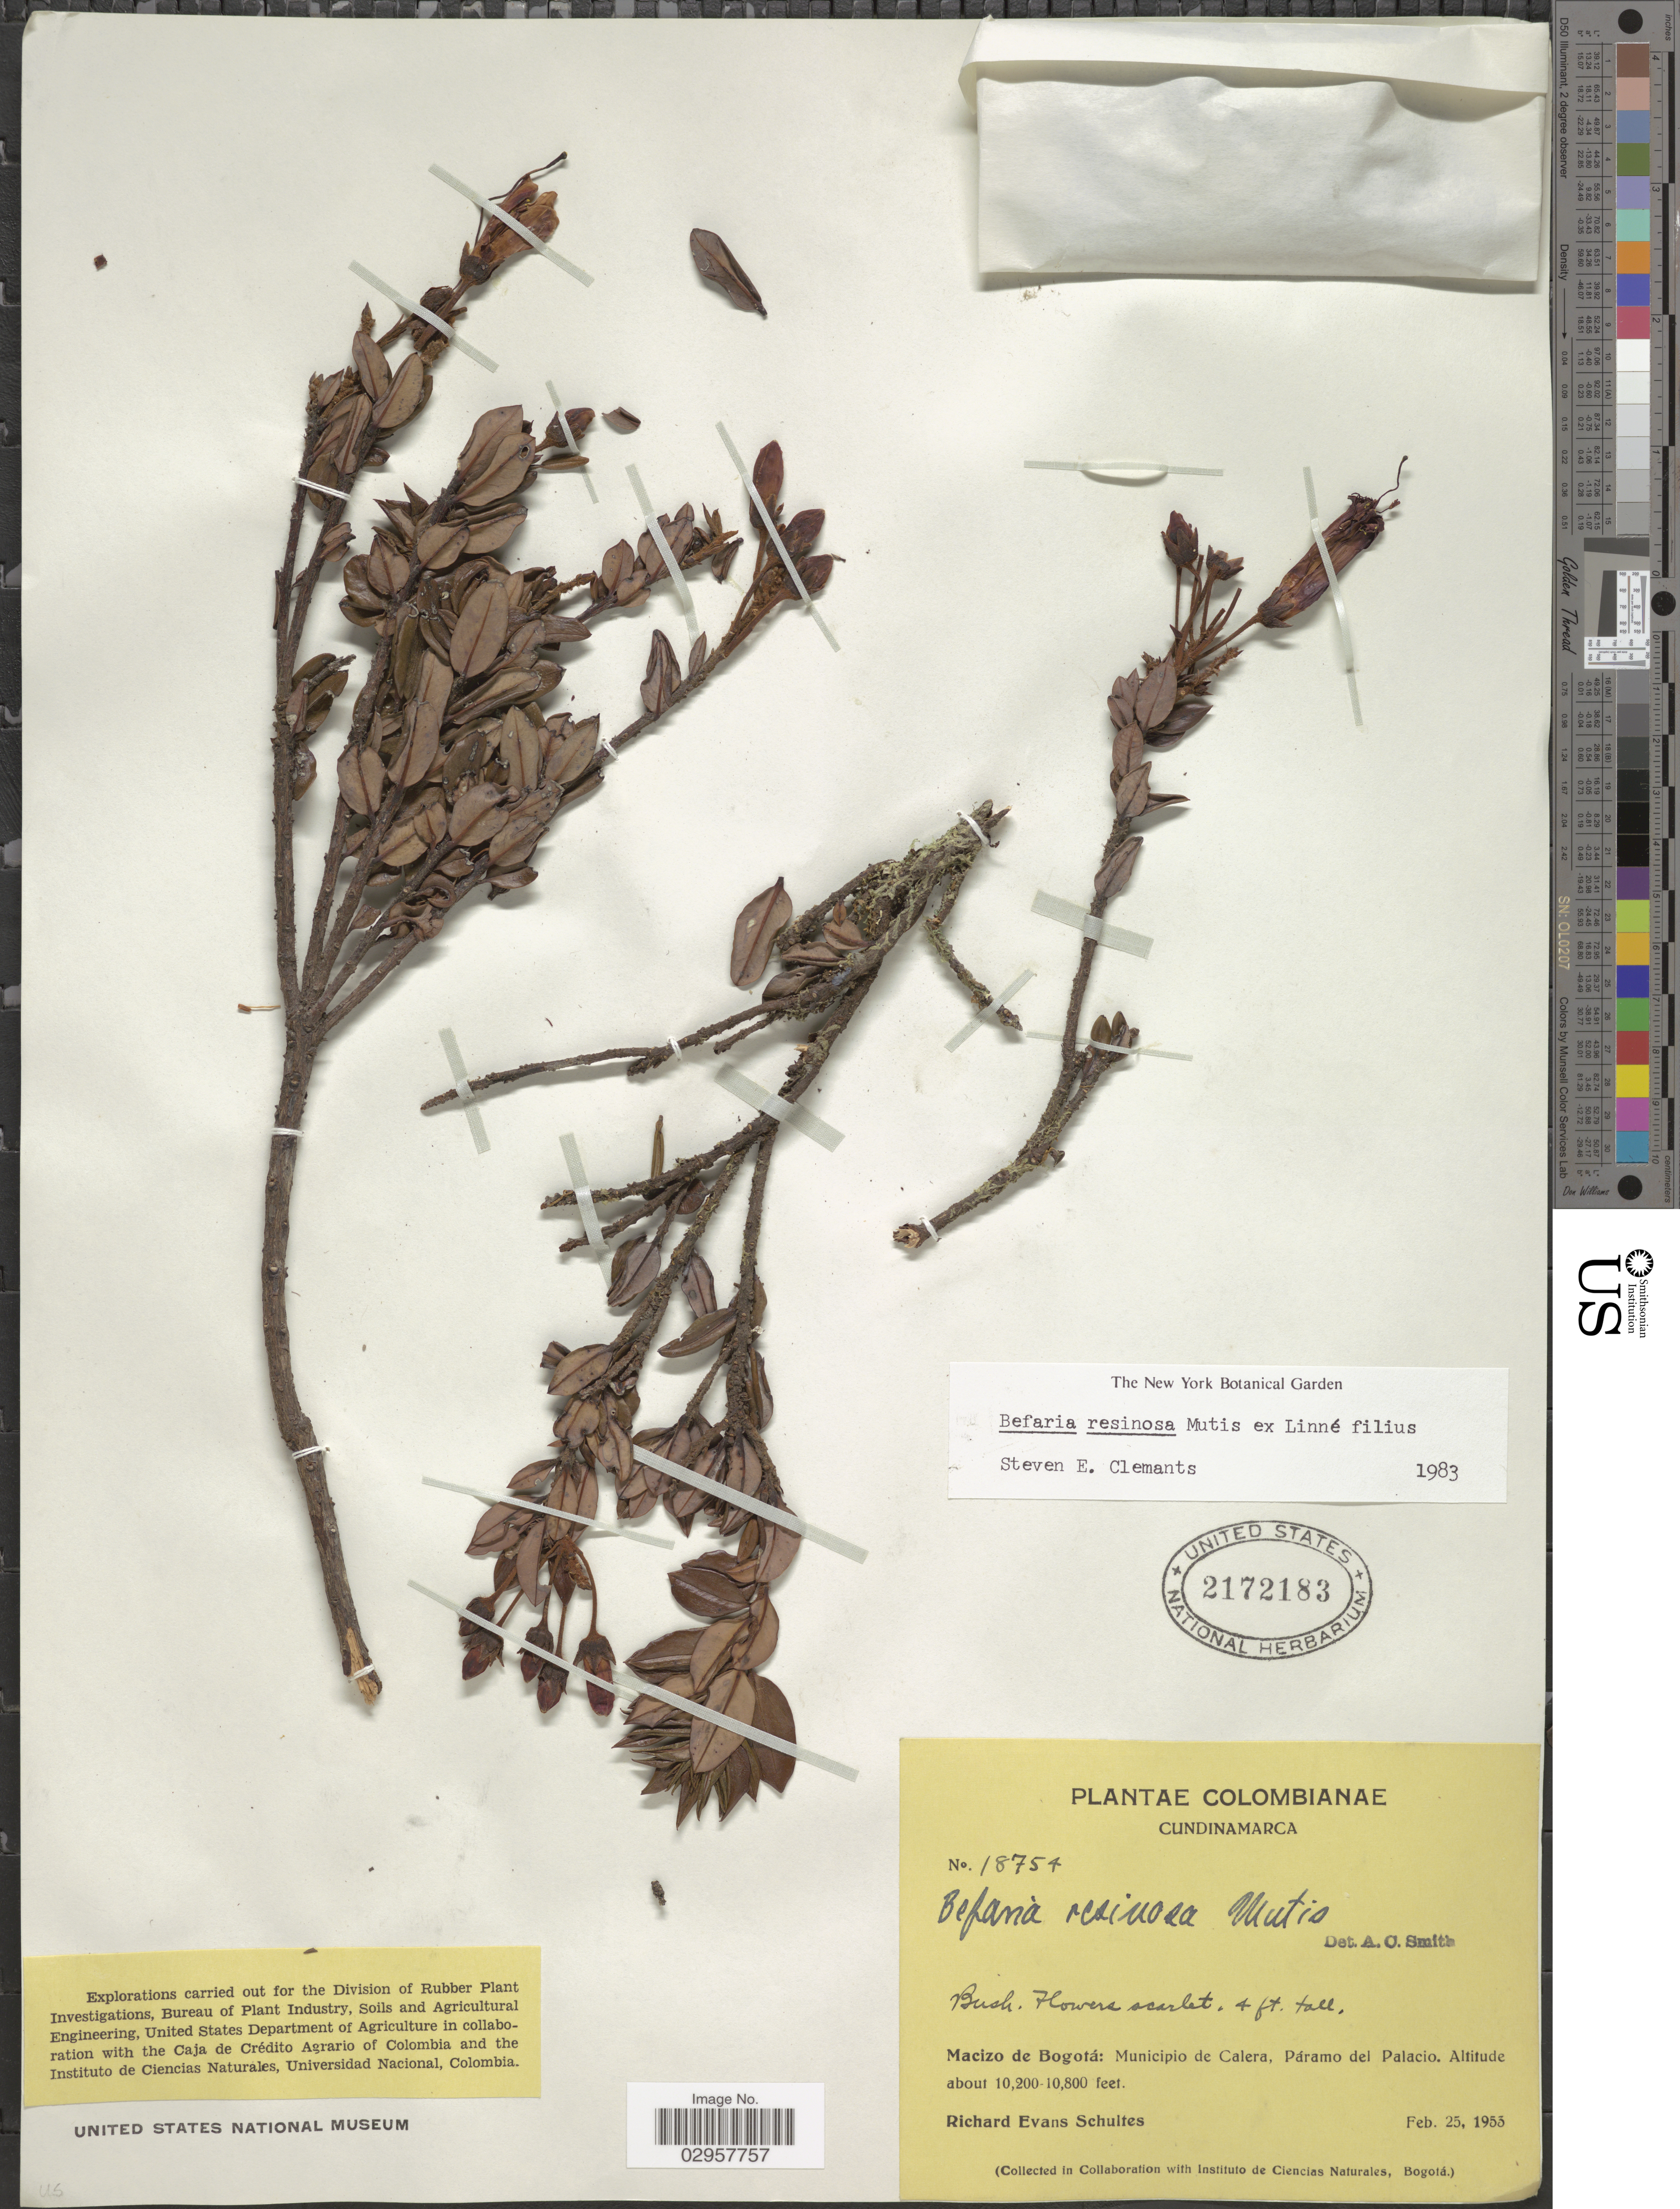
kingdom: Plantae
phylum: Tracheophyta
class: Magnoliopsida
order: Ericales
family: Ericaceae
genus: Befaria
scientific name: Befaria resinosa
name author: Mutis ex L. f.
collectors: R. E. Schultes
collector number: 18754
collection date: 1953-02-25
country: Colombia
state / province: Bogota D.C.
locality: Macizo de Bogotá: Municipio de Calera, Páramo del Palacio.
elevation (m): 3109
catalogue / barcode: US 2172183